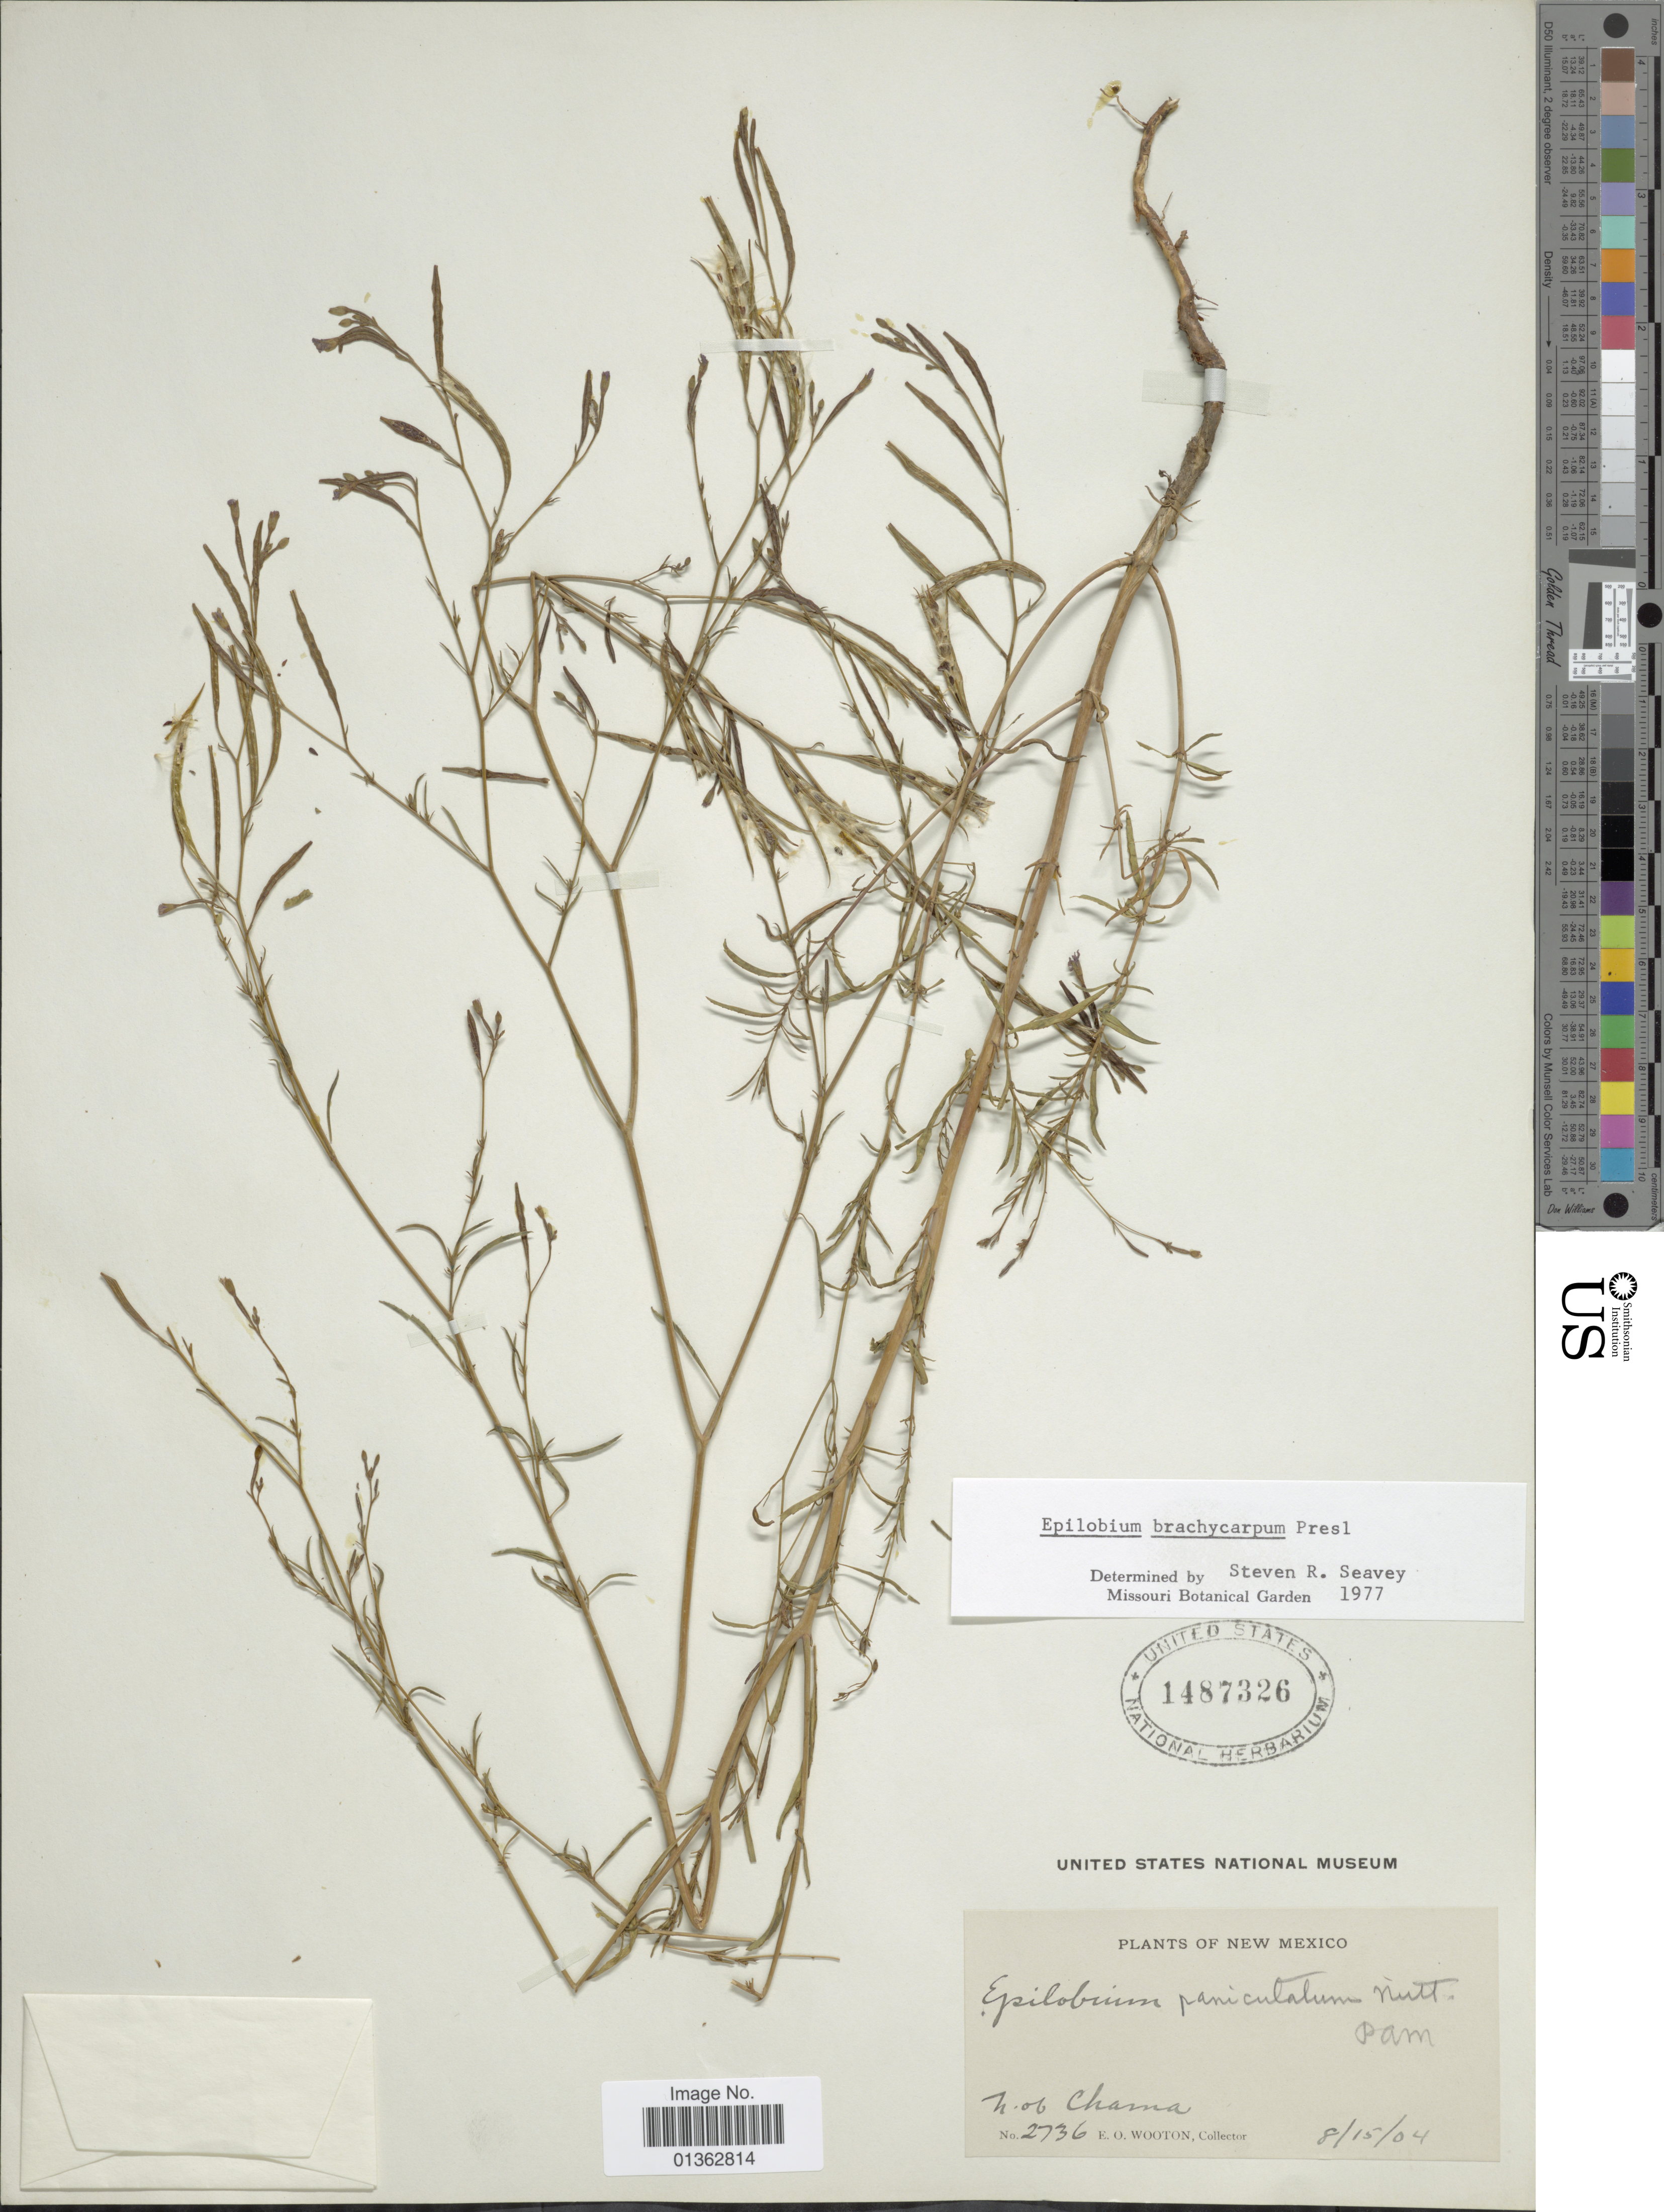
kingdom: Plantae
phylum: Tracheophyta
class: Magnoliopsida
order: Myrtales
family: Onagraceae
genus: Epilobium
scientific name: Epilobium brachycarpum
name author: C. Presl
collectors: E. O. Wooton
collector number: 2736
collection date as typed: Transcribed d/m/y: 15/8/4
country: United States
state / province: New Mexico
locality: N. of Chama.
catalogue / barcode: US 1487326